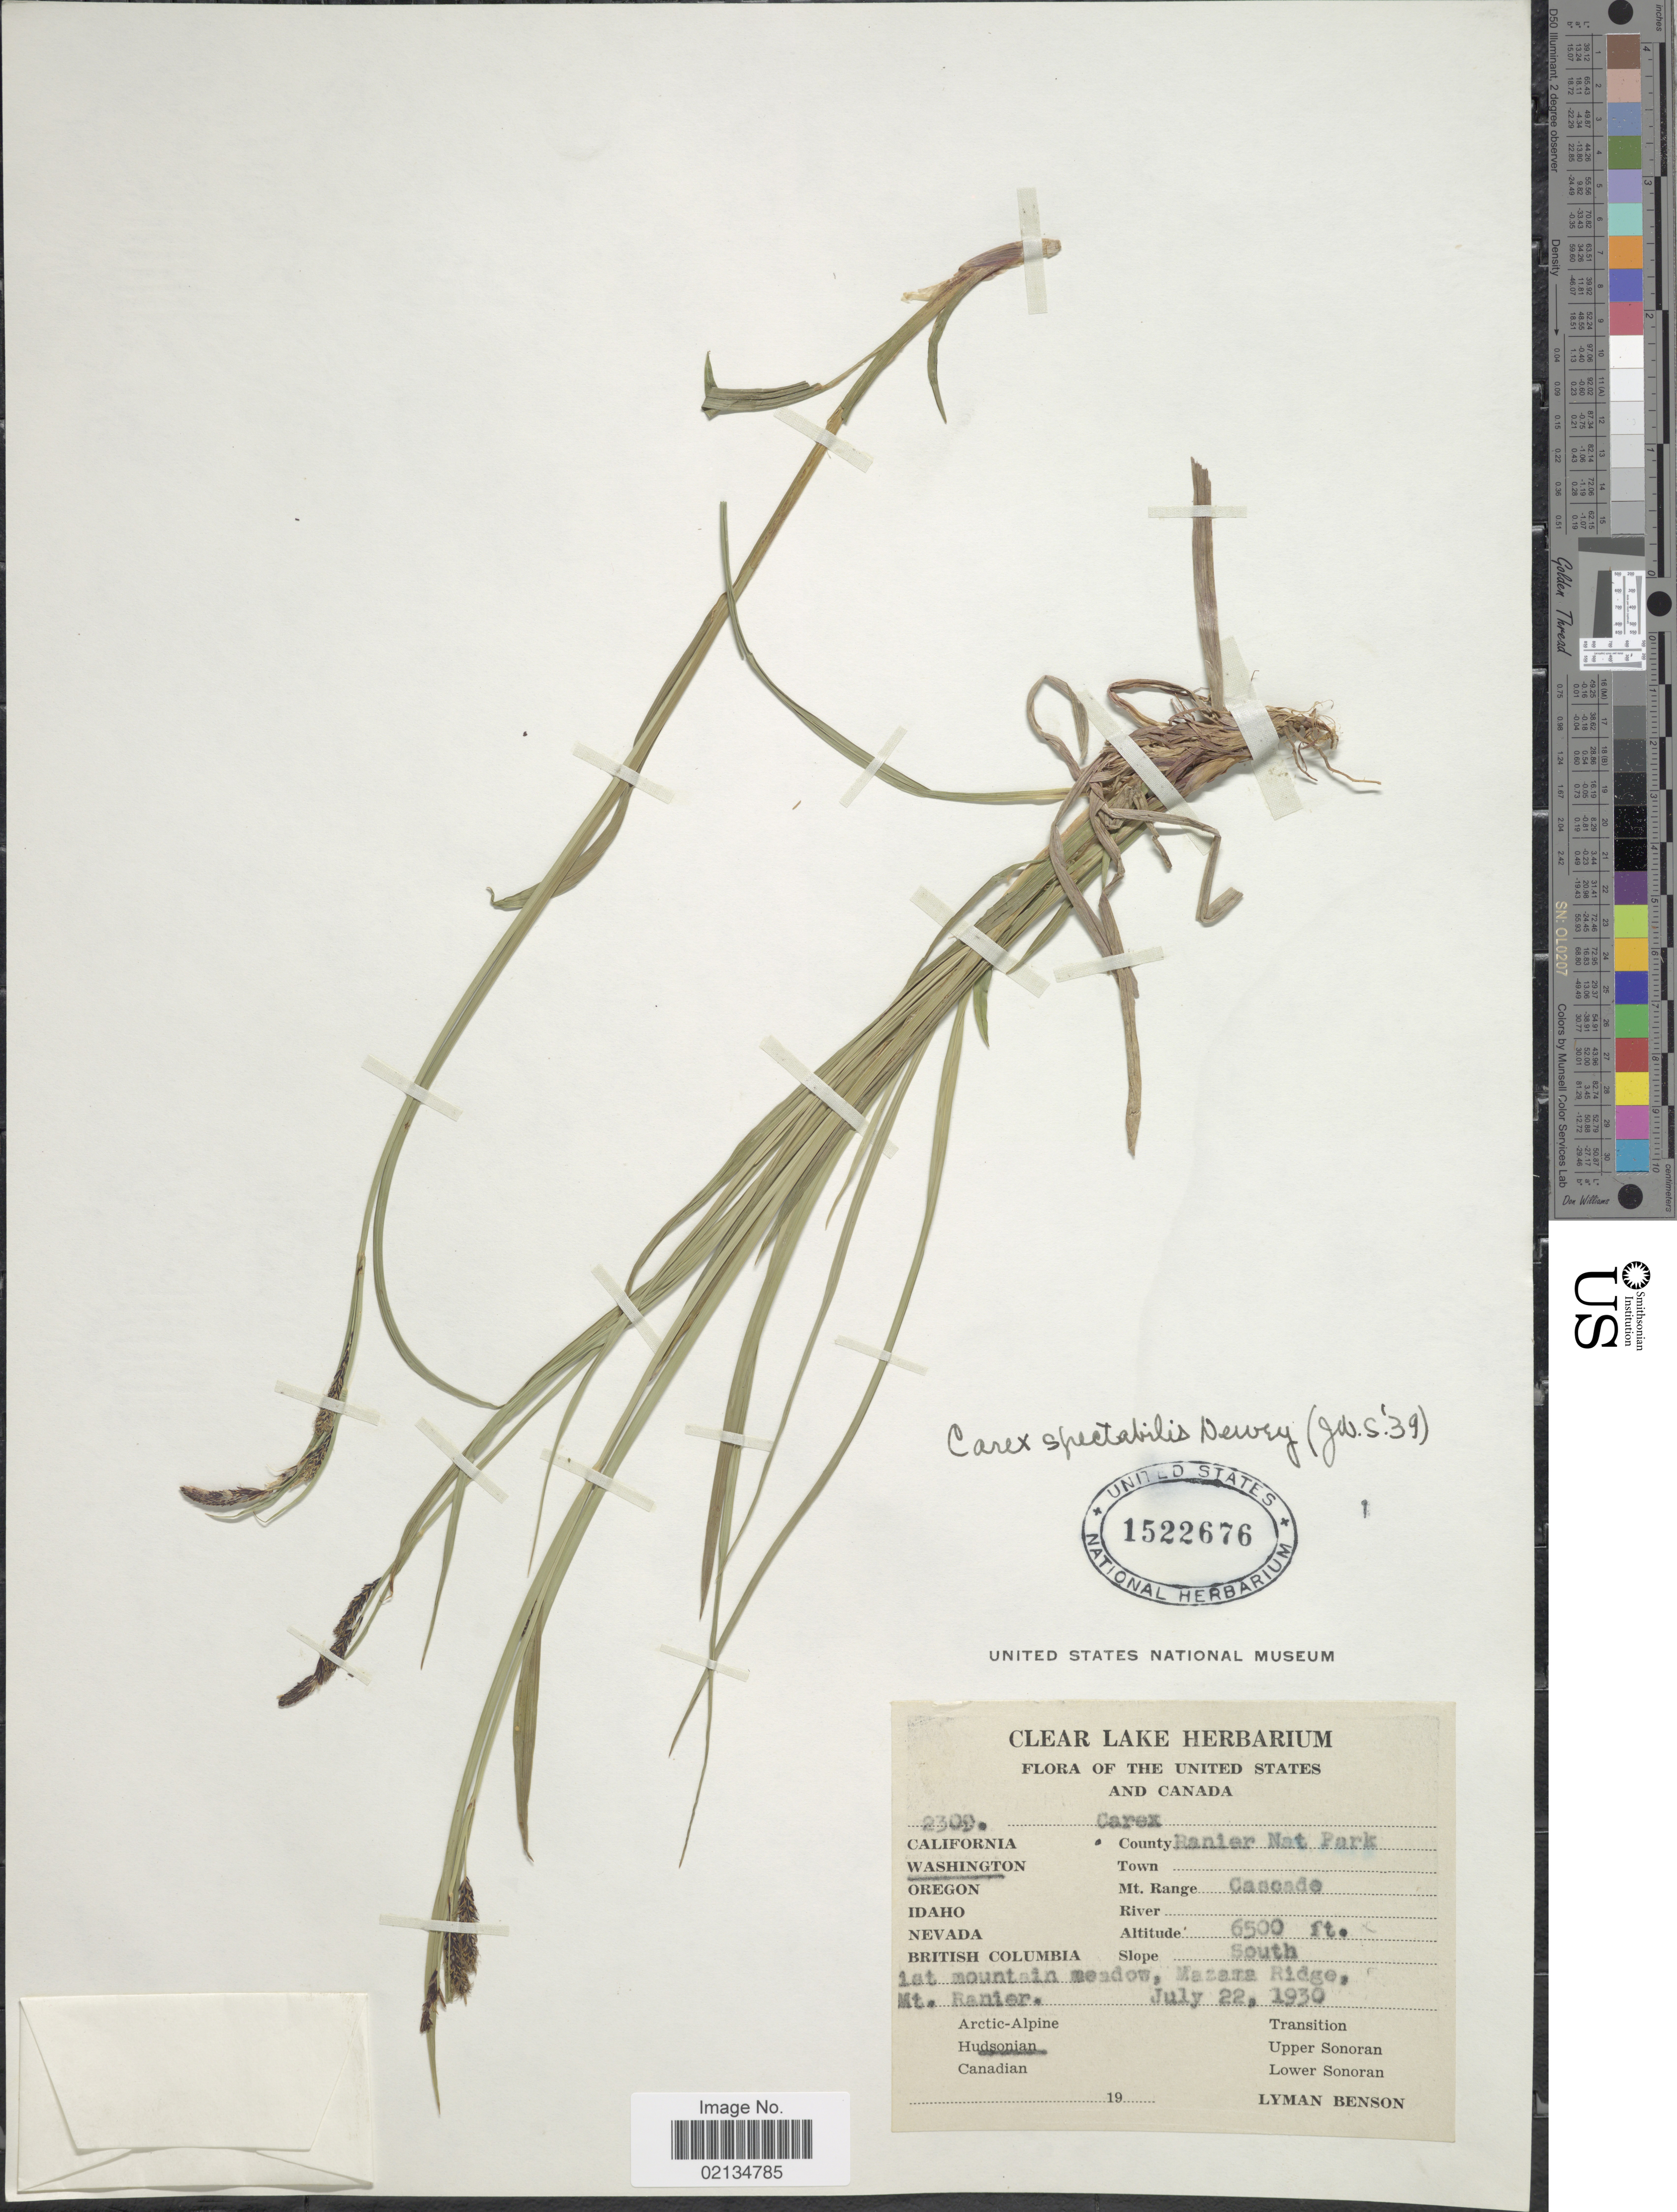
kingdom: Plantae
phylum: Tracheophyta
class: Liliopsida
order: Poales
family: Cyperaceae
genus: Carex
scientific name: Carex spectabilis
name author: Dewey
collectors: L. D. Benson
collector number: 2309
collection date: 1930-07-22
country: United States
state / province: Washington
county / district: Lewis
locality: Ranier Nat Park. Mt. Range Cascade. South, 1st mountain meadow, Mazama Ridge, Mt. Ranier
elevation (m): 1981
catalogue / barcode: US 1522676